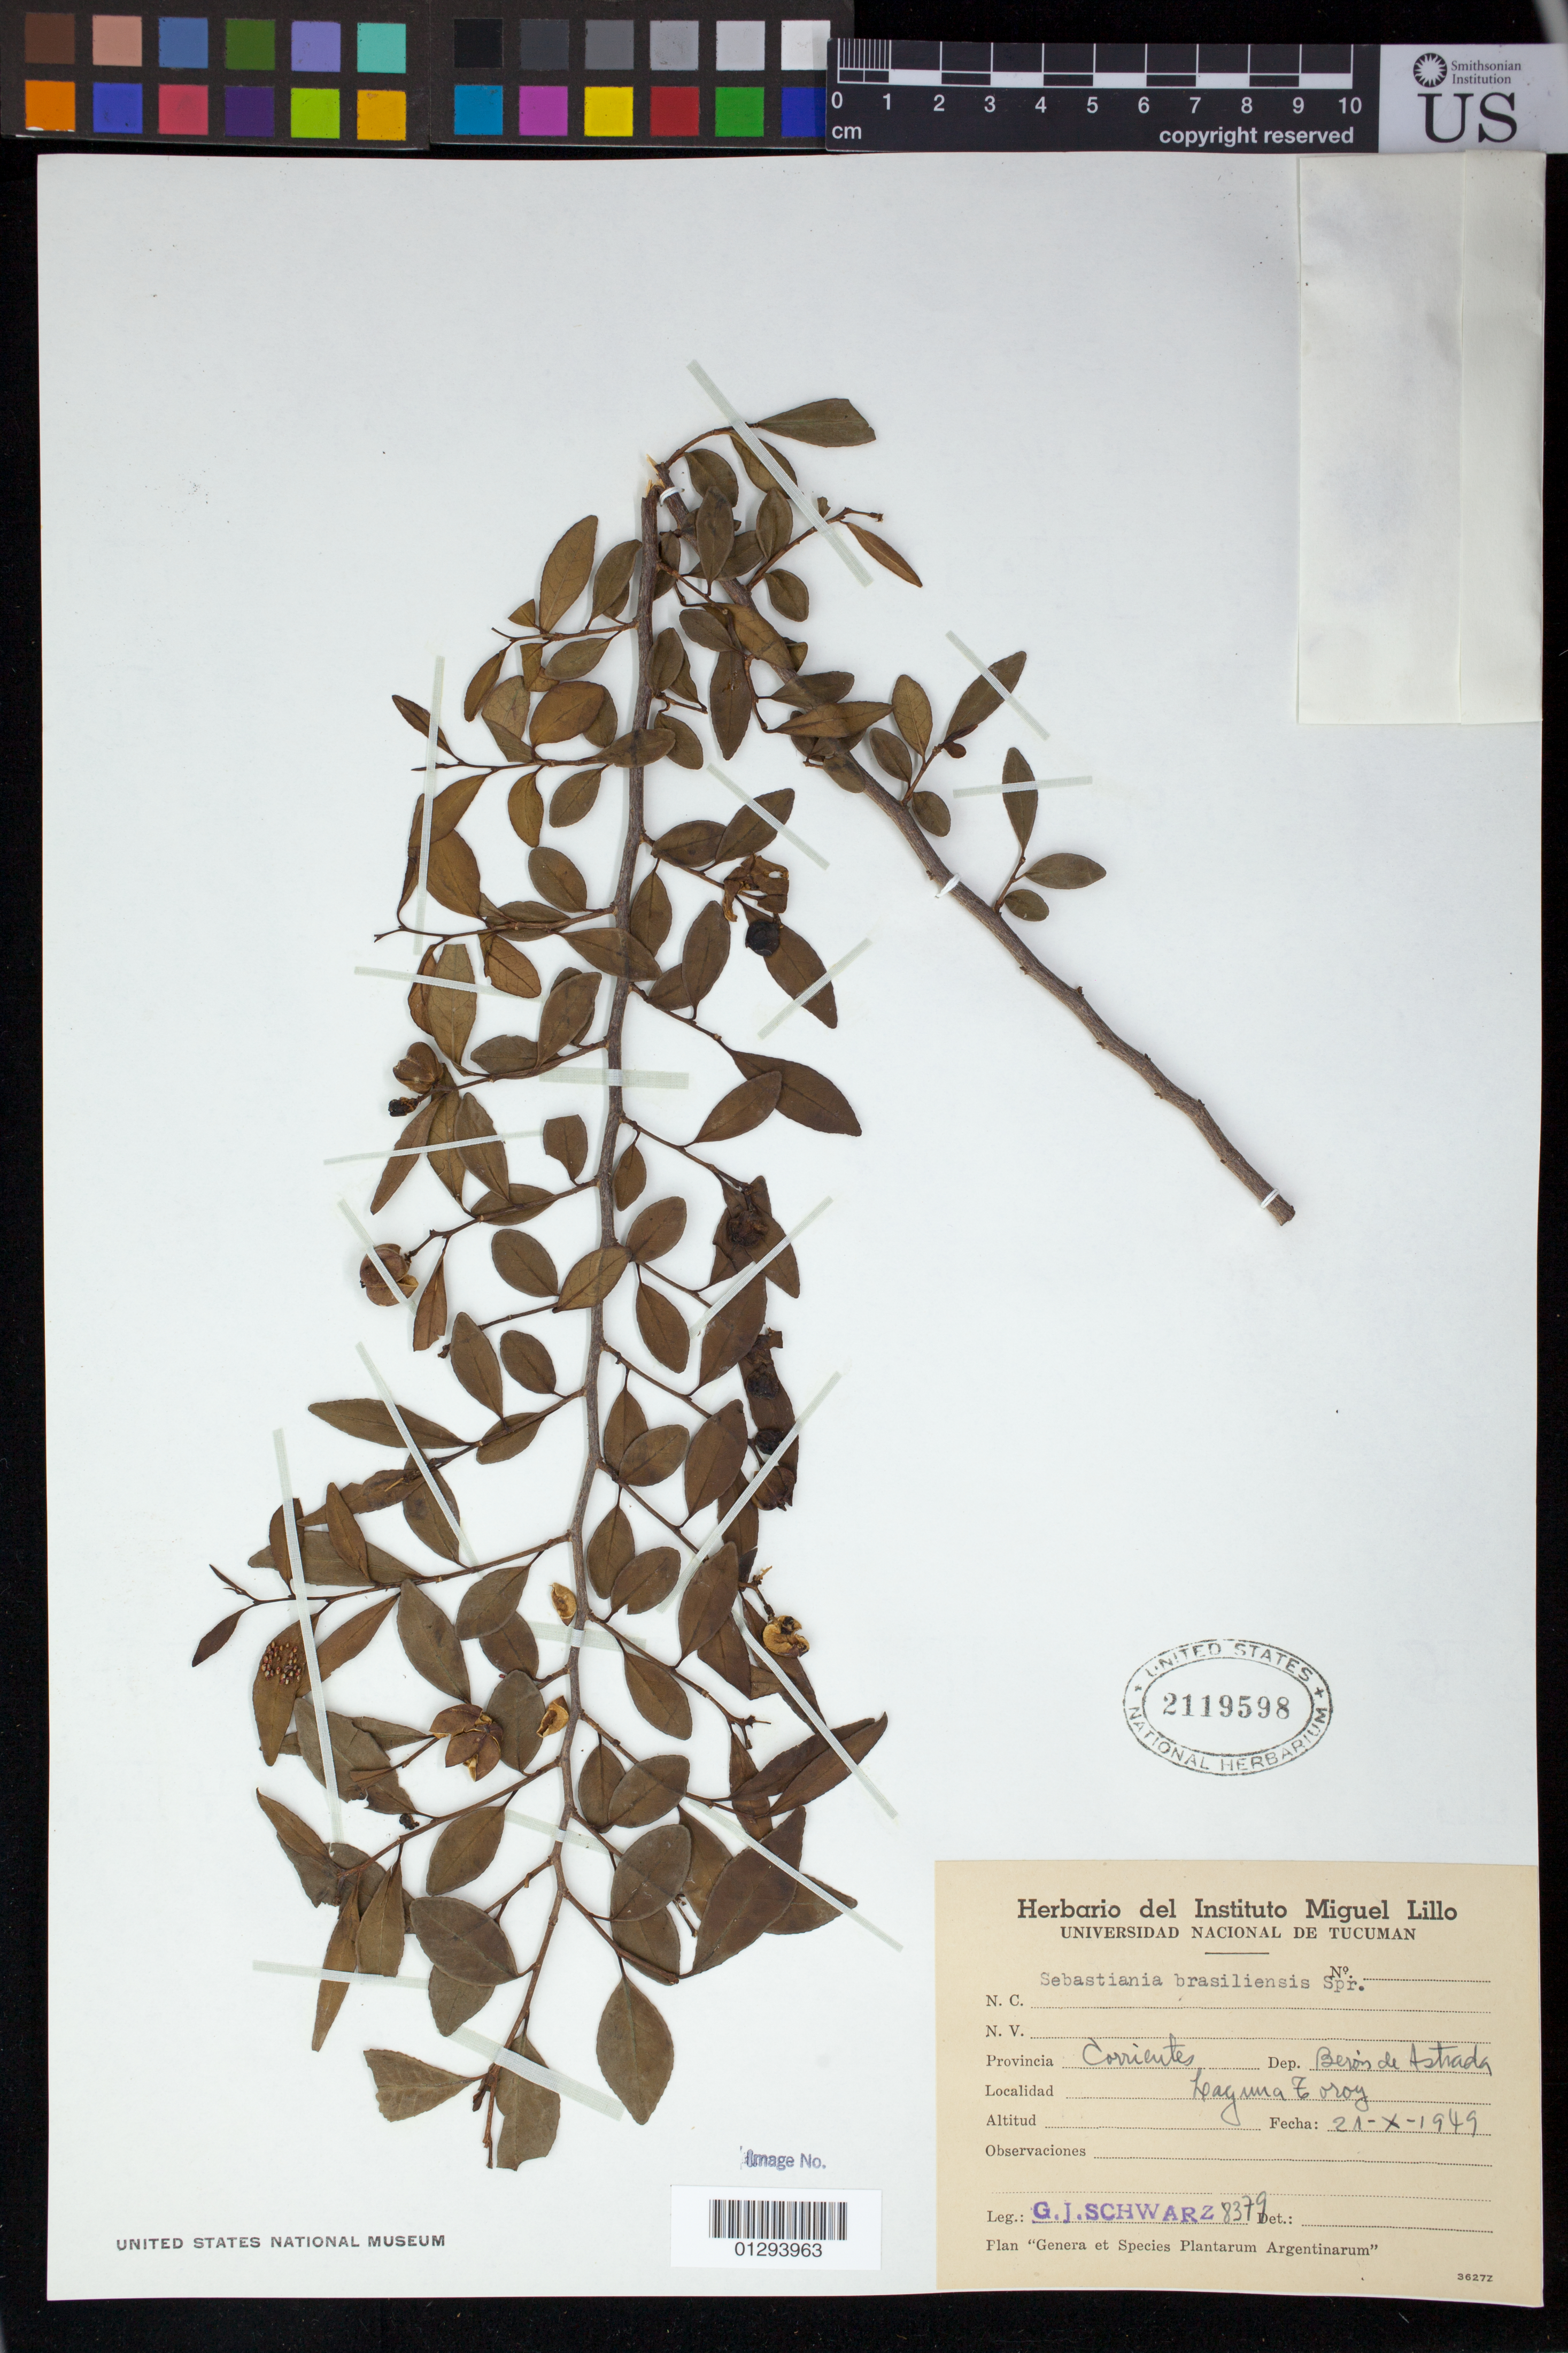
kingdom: Plantae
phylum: Tracheophyta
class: Magnoliopsida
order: Malpighiales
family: Euphorbiaceae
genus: Sebastiania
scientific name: Sebastiania brasiliensis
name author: Spreng.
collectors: G. J. Schwarz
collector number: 8379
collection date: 1949-10-21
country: Argentina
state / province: Corrientes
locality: Corrientes. Beron de Astrada. Laguna Foroy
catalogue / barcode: US 2119598